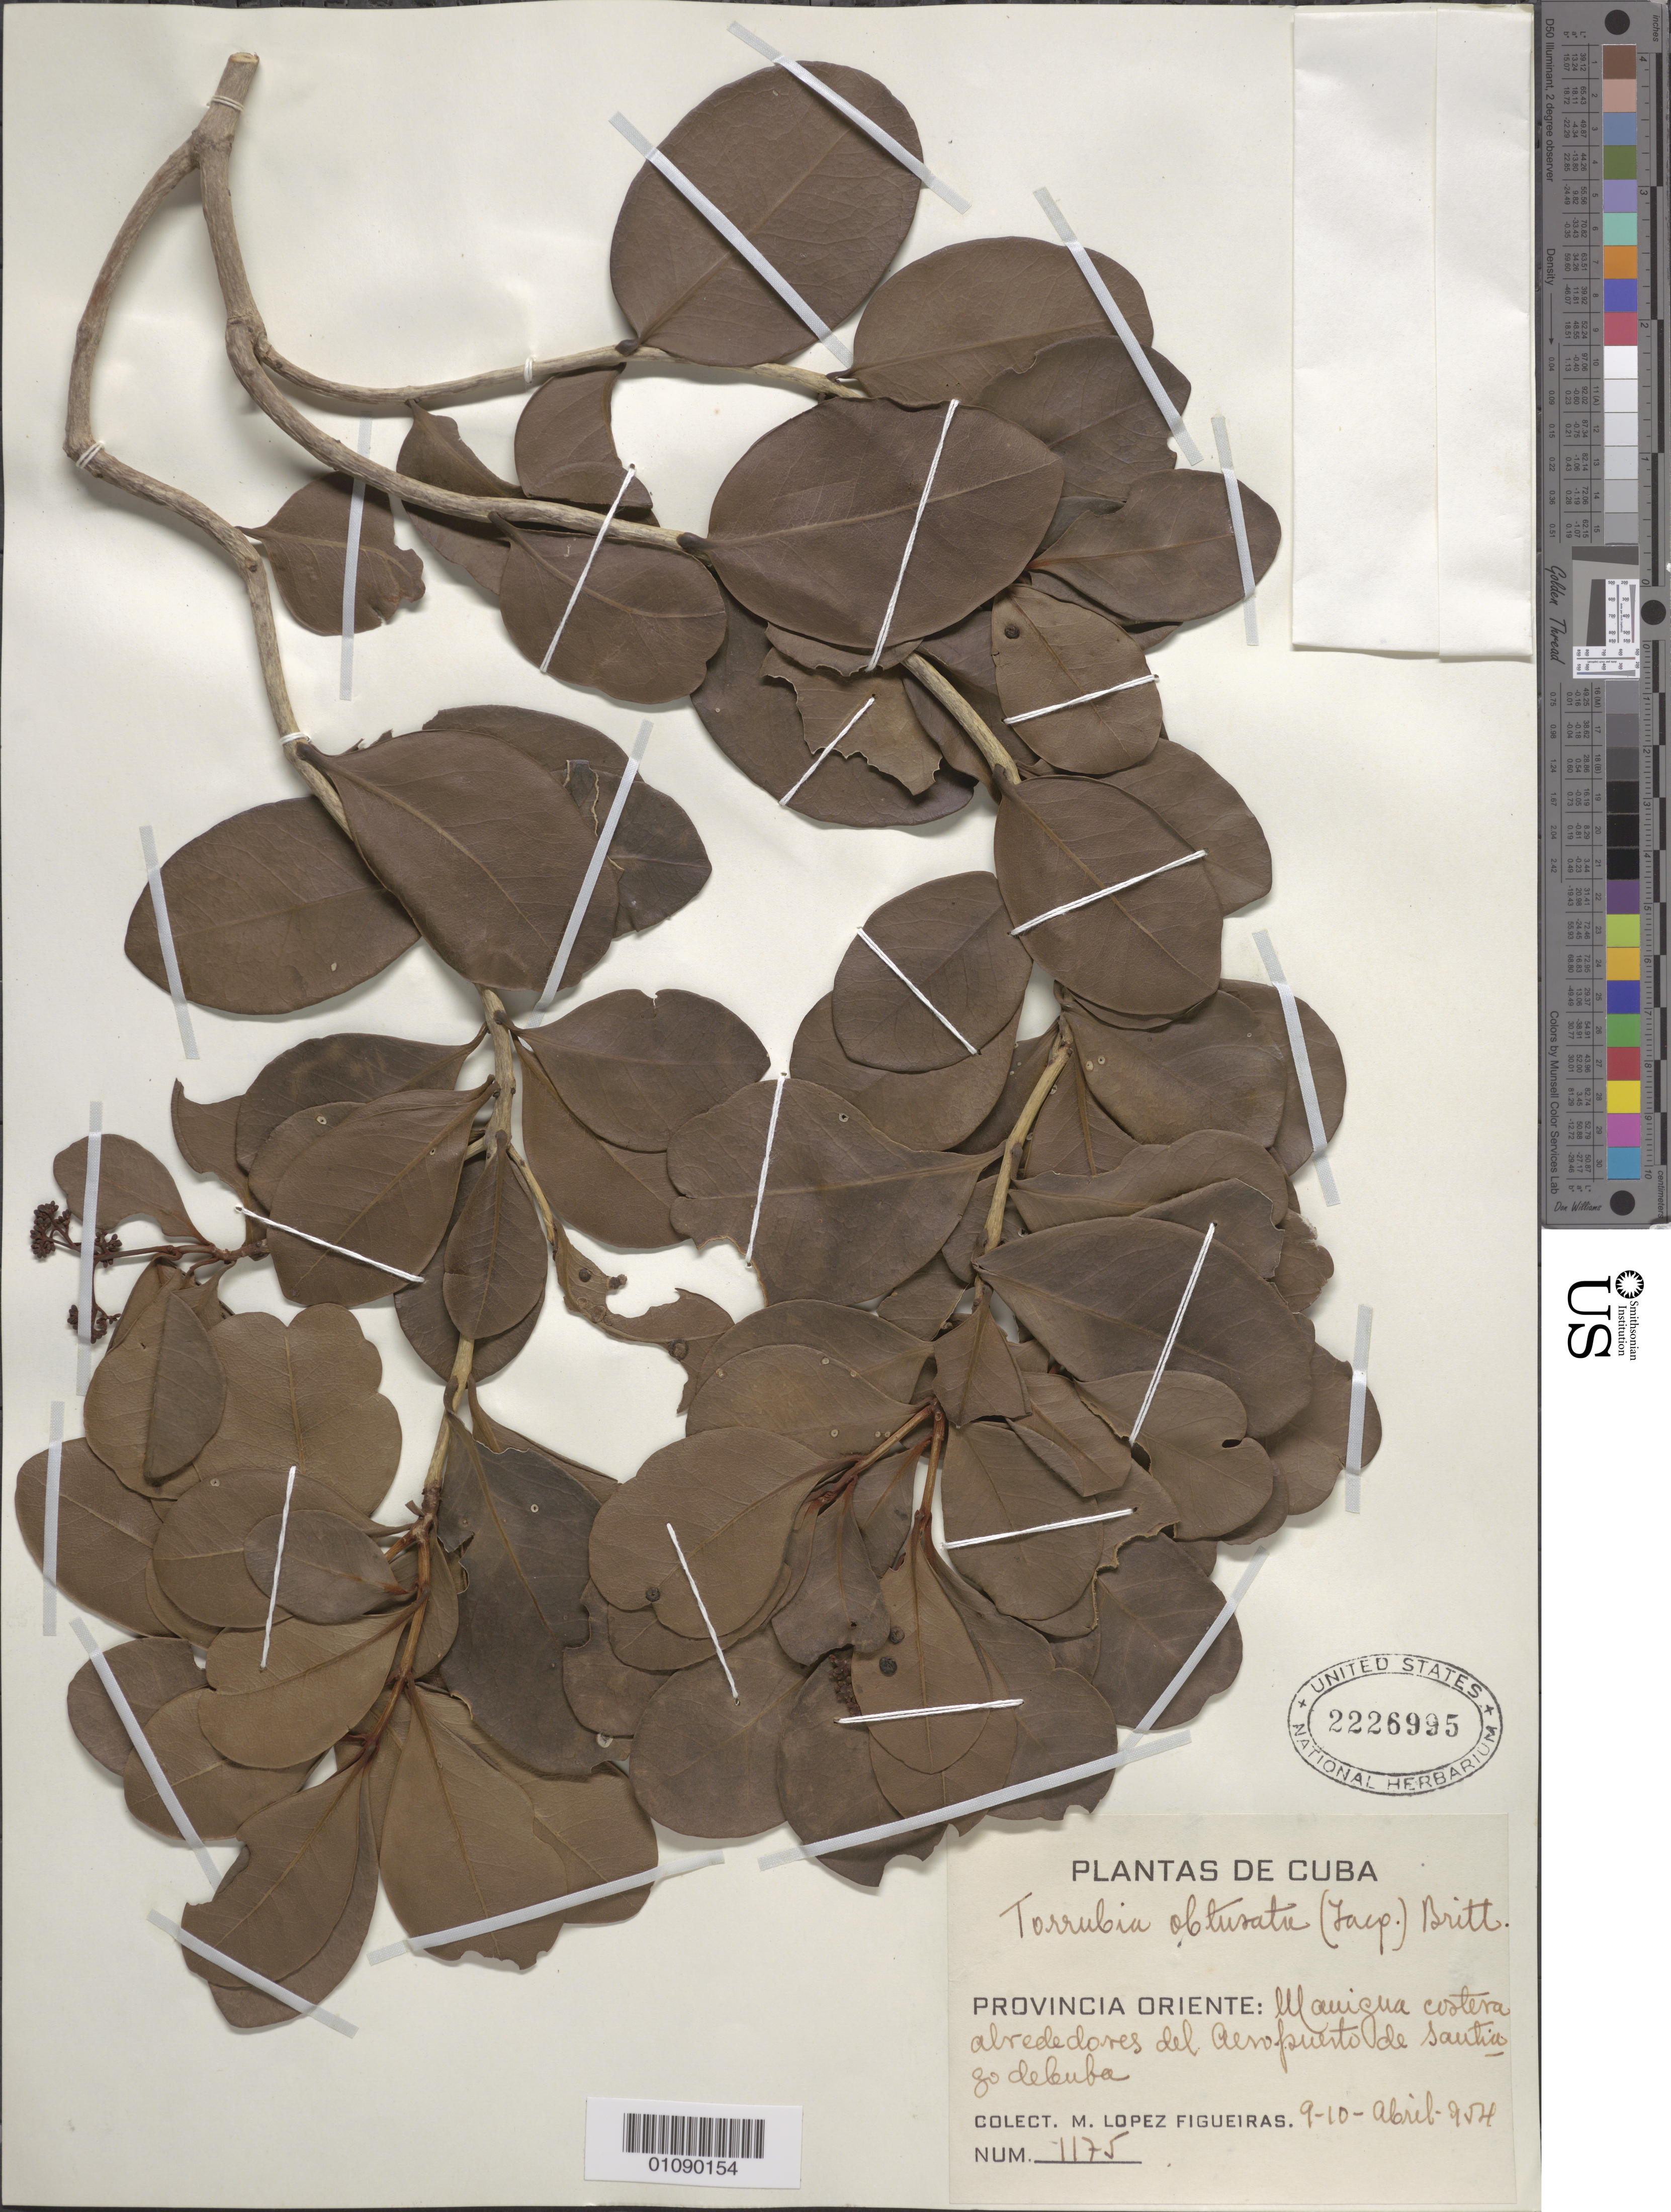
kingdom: Plantae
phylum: Tracheophyta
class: Magnoliopsida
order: Caryophyllales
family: Nyctaginaceae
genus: Guapira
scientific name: Guapira obtusata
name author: (Jacq.) Little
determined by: Strong, Mark T., (BOT), Smithsonian Institution - National Museum of Natural History (UNITED STATES)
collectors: M. López Figueiras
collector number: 1175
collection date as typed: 09 Apr 1954 to 10 Apr 1954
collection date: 1954-04-09/1954-04-10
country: Cuba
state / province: Santiago de Cuba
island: Cuba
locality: Oriente: Manigua costera alrededores del Aeropuerto de Santiago de Cuba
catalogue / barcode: US 2226995